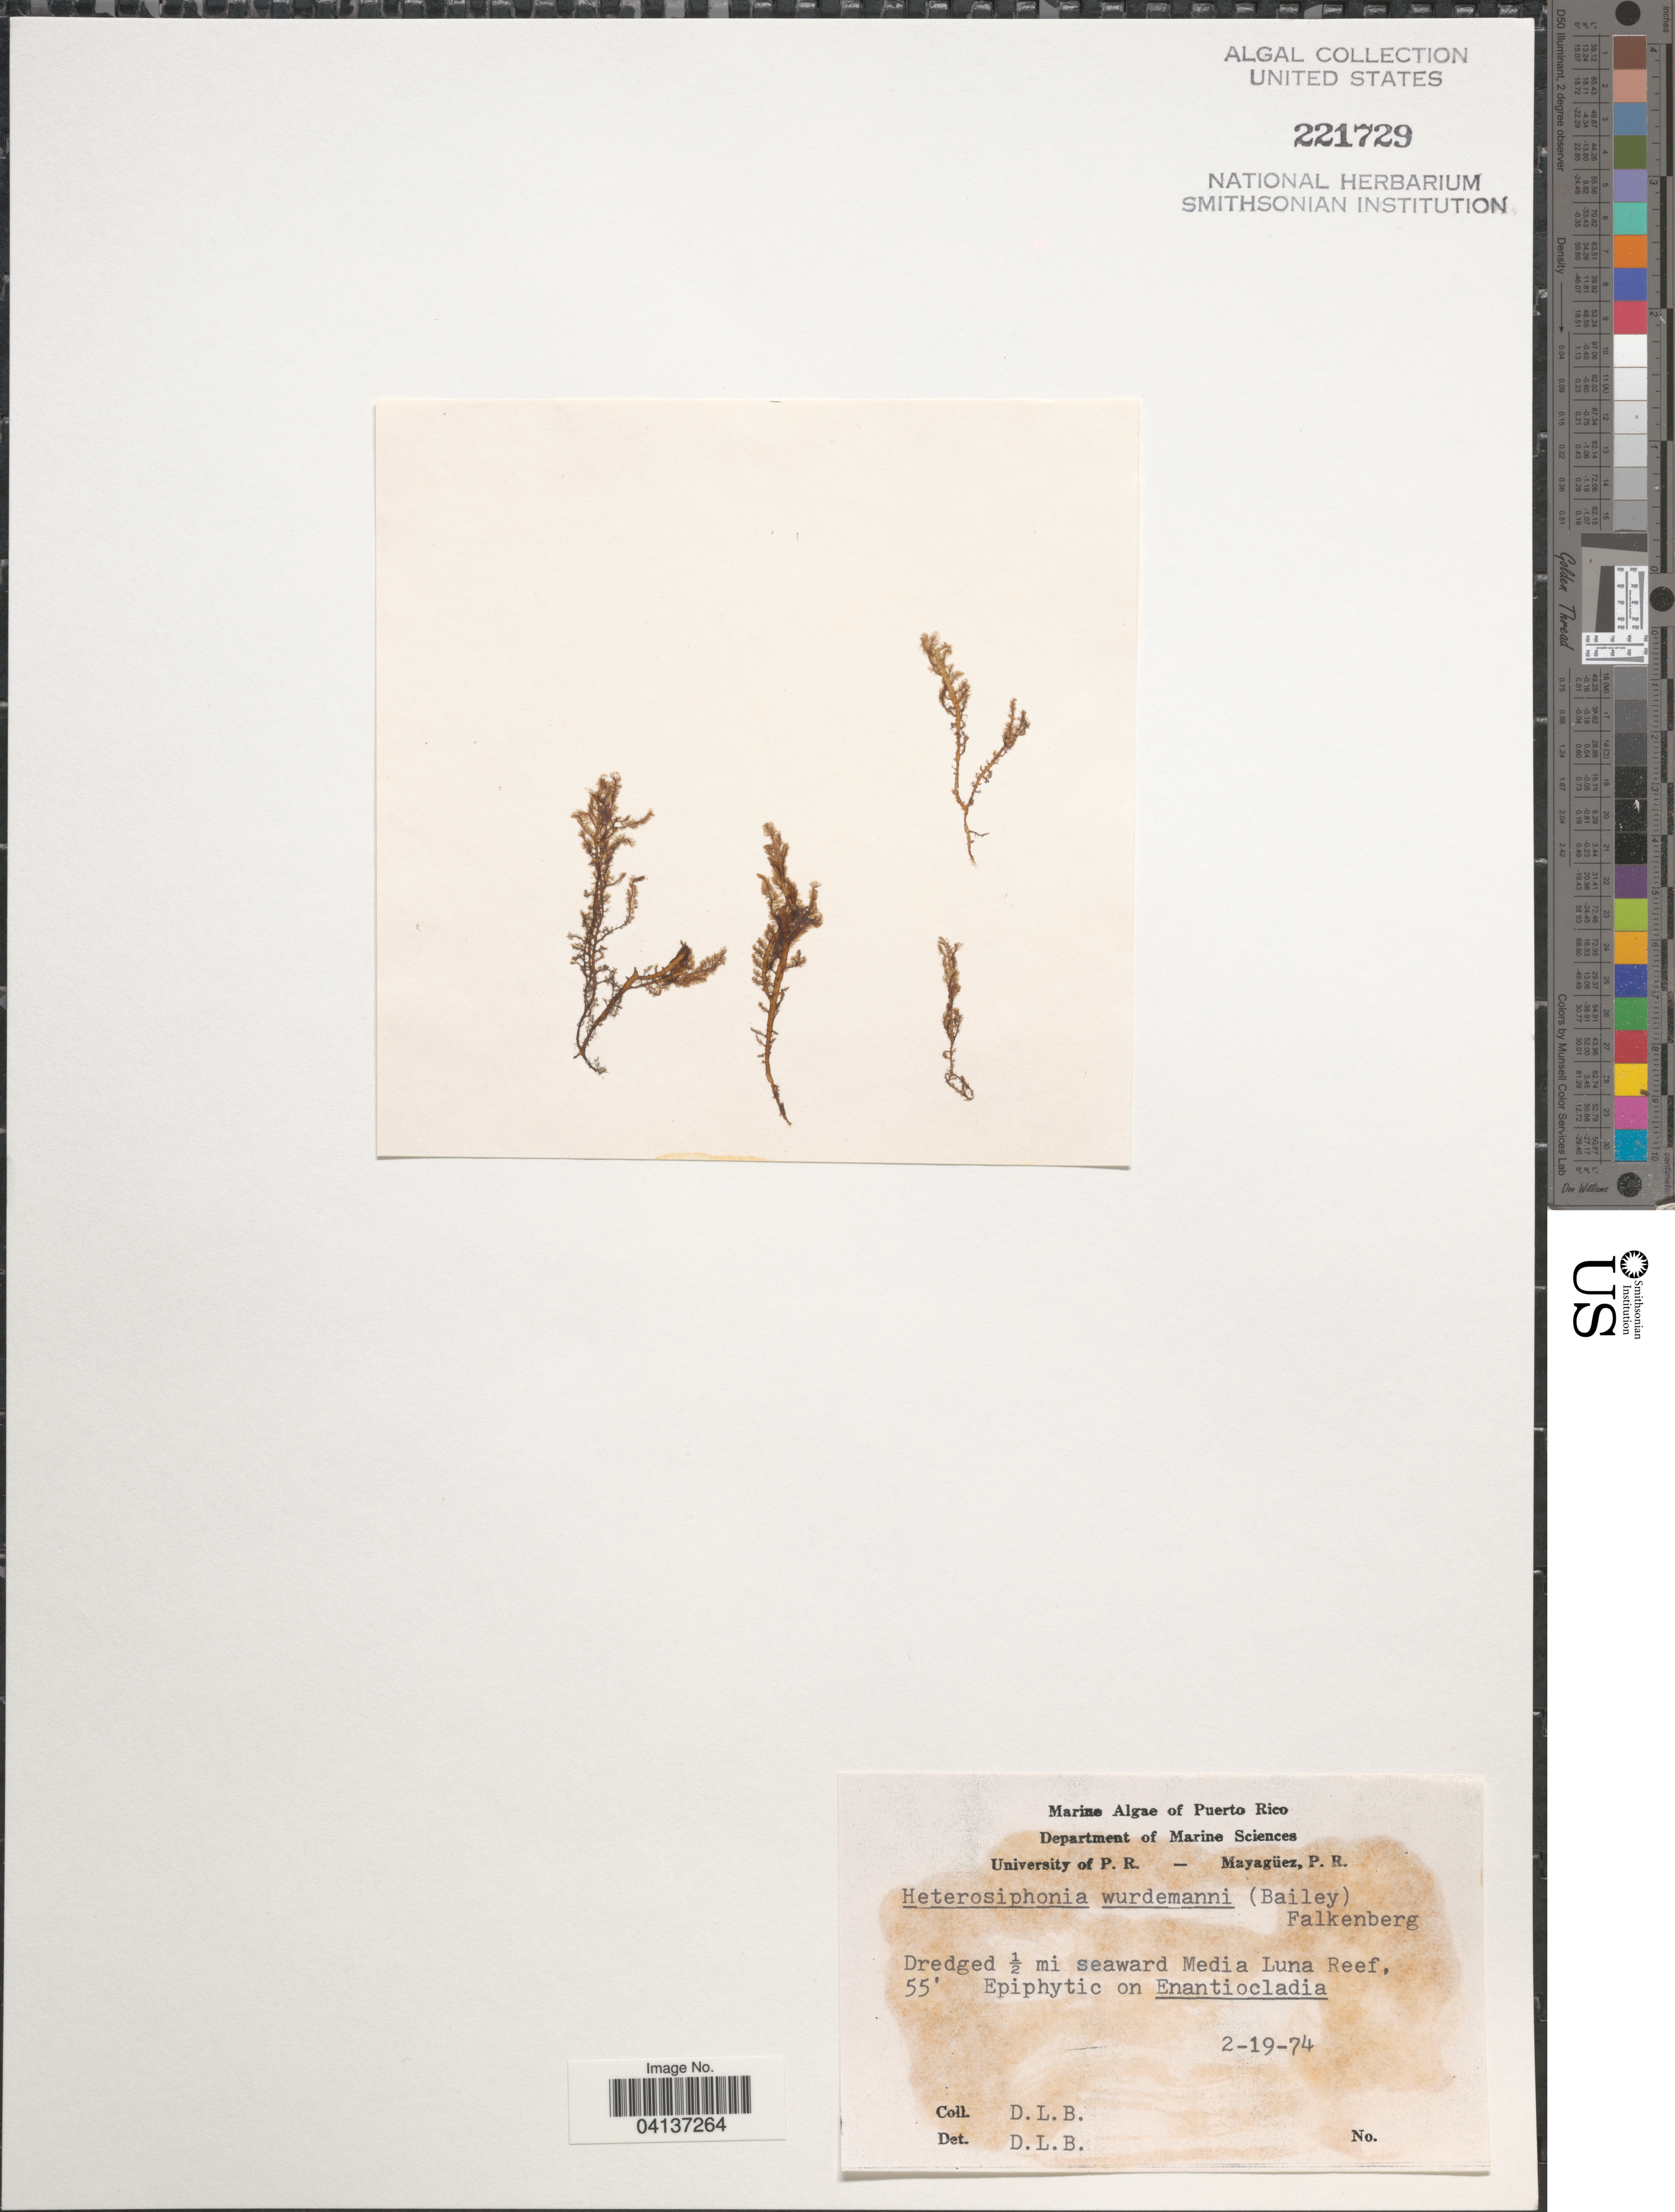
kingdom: Plantae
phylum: Rhodophyta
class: Florideophyceae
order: Ceramiales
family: Dasyaceae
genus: Heterosiphonia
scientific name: Heterosiphonia crispella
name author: (C. Agardh) M.J. Wynne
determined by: Algae name updating Project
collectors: D. L. B.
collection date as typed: Transcribed d/m/y: 19/2/74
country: Puerto Rico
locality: Dredged ½ mi seaward Media Luna Reef.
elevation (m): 17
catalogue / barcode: US 221729